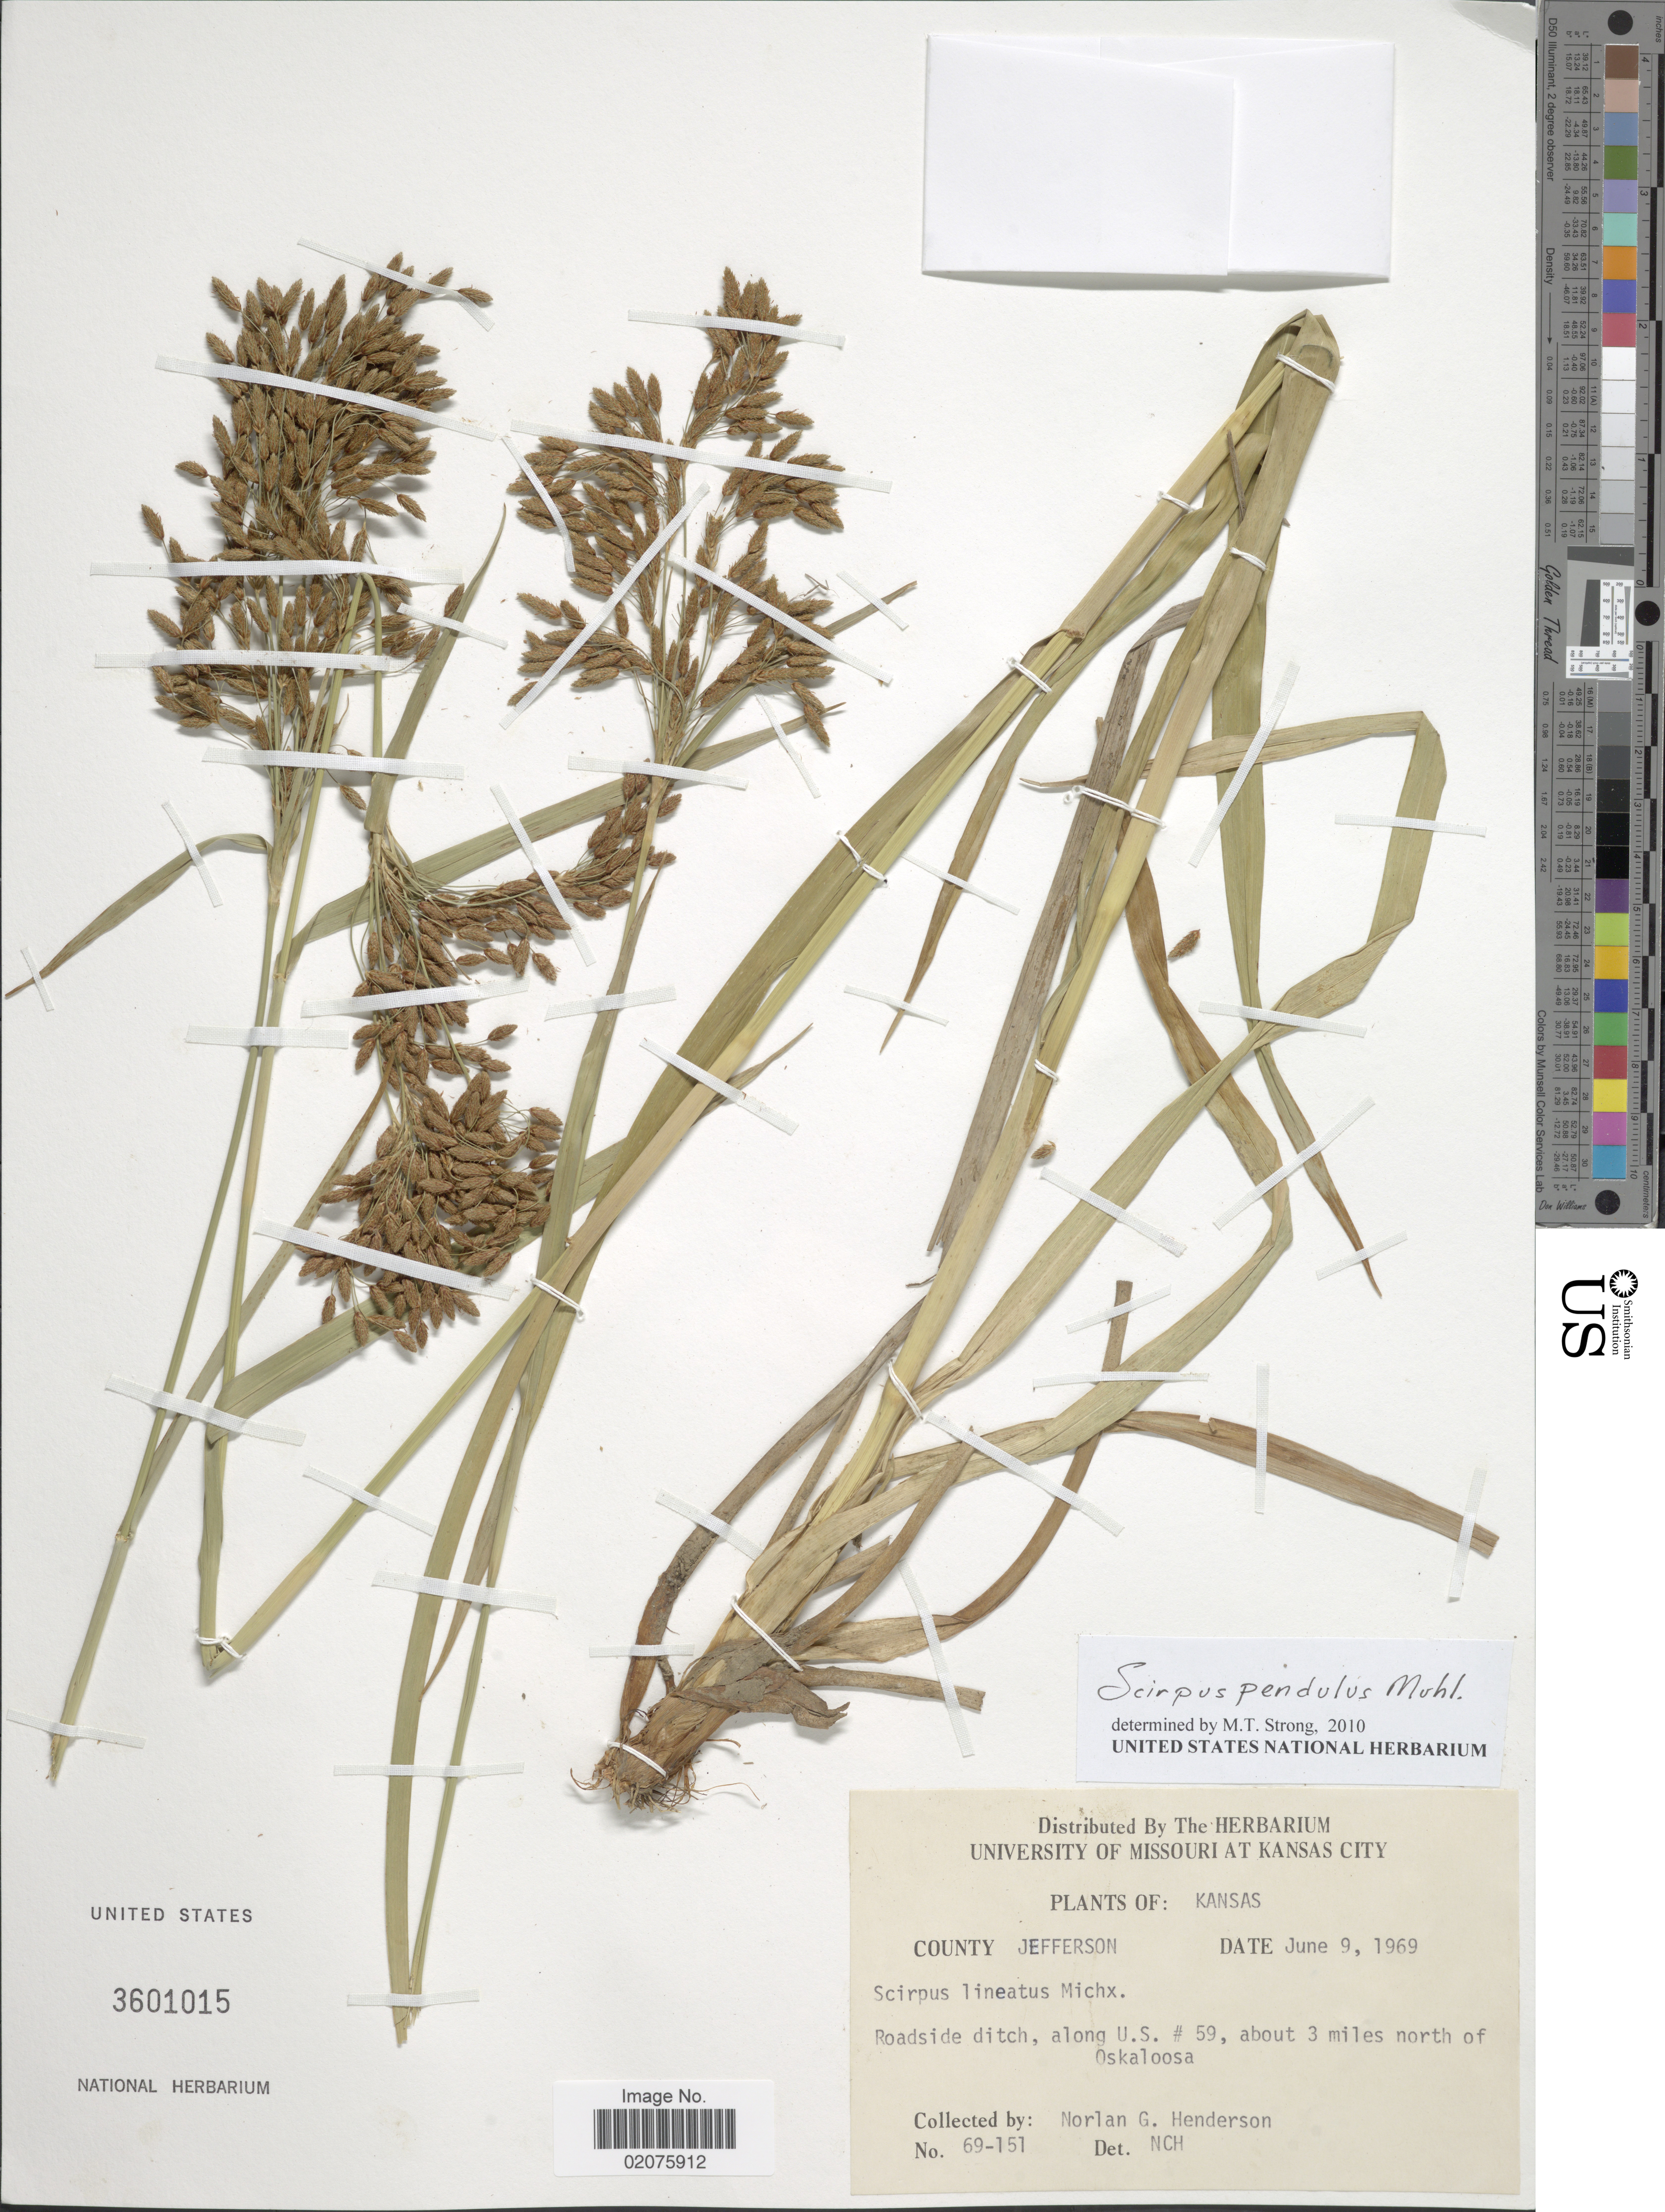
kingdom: Plantae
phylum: Tracheophyta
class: Liliopsida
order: Poales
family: Cyperaceae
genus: Scirpus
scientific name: Scirpus pendulus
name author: Muhl.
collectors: N. C. Henderson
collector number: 69-151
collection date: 1969-06-09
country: United States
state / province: Kansas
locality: County: Jefferson. Roadside ditch, along U.S. #59, about 3 miles north of Oskaloosa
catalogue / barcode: US 3601015